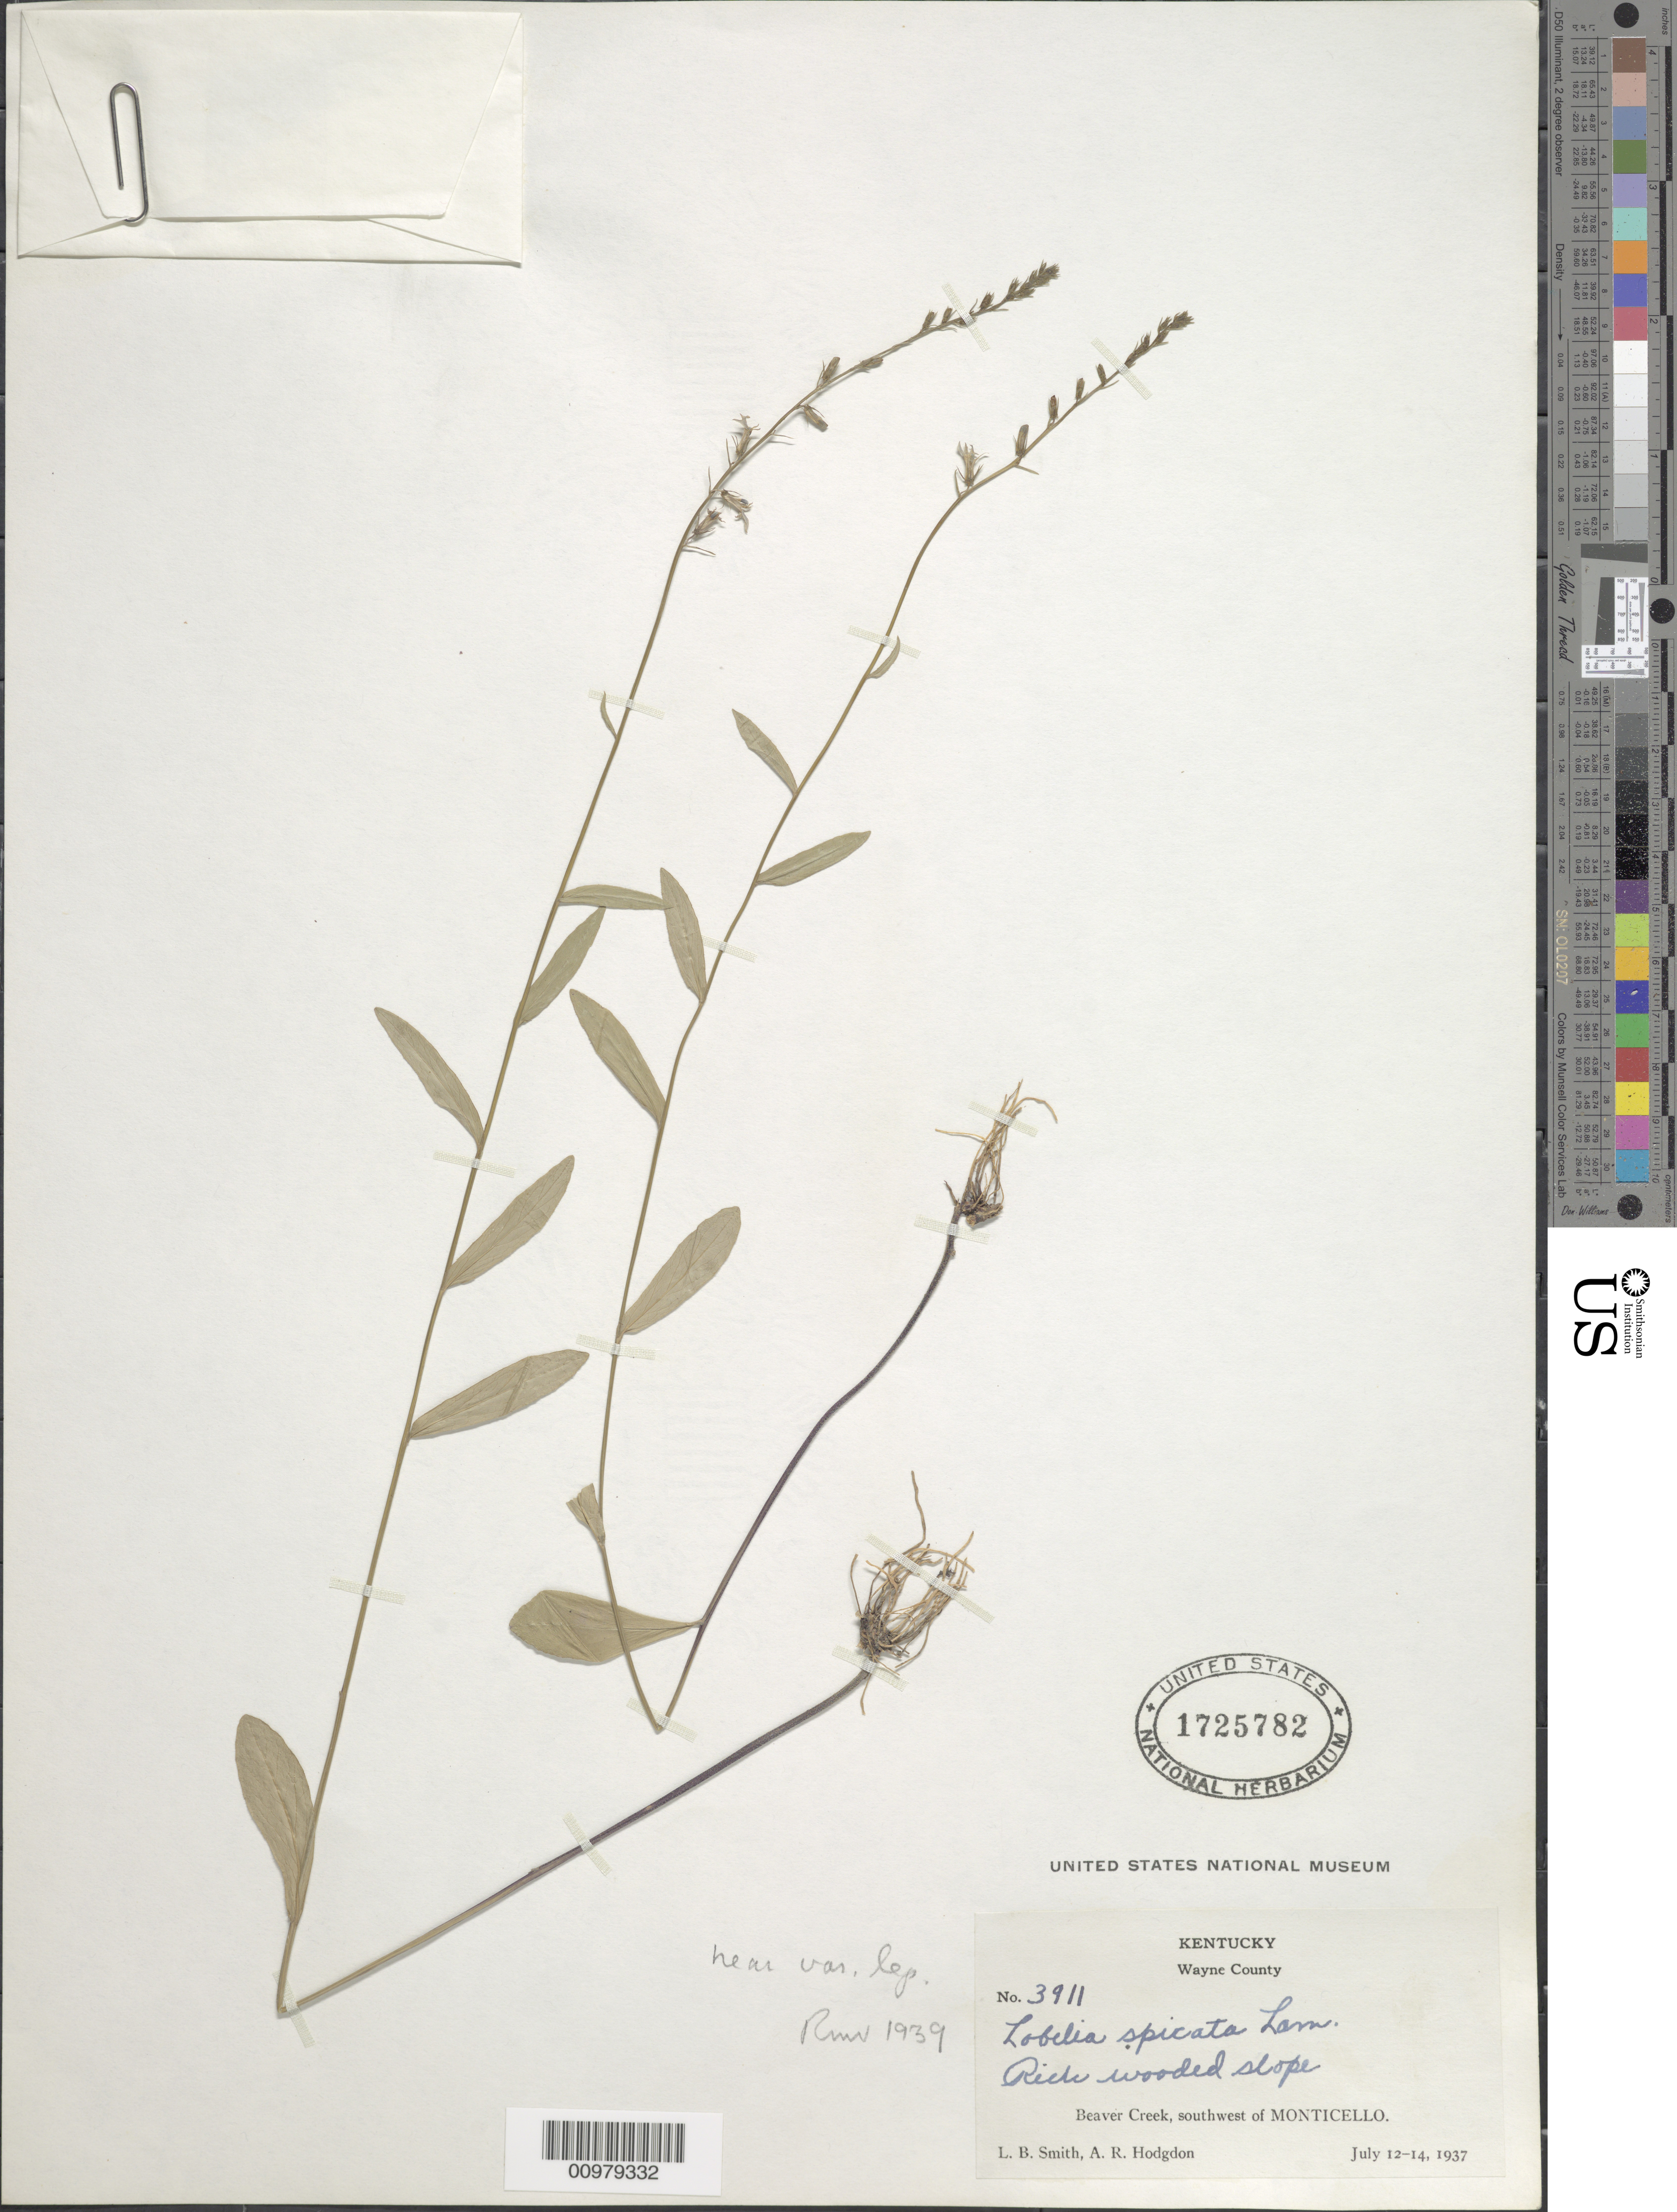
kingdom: Plantae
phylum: Tracheophyta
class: Magnoliopsida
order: Asterales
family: Campanulaceae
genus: Lobelia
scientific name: Lobelia spicata var. leptostachys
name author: (A. DC.) Mack. & Bush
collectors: L. Smith & A. R. Hodgdon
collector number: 3911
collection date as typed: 12 Jul 1937 to 14 Jul 1937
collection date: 1937-07-12/1937-07-14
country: United States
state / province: Kentucky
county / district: Wayne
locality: Beaver creek, sw of Monticello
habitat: rich wooded slope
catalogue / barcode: US 1725782